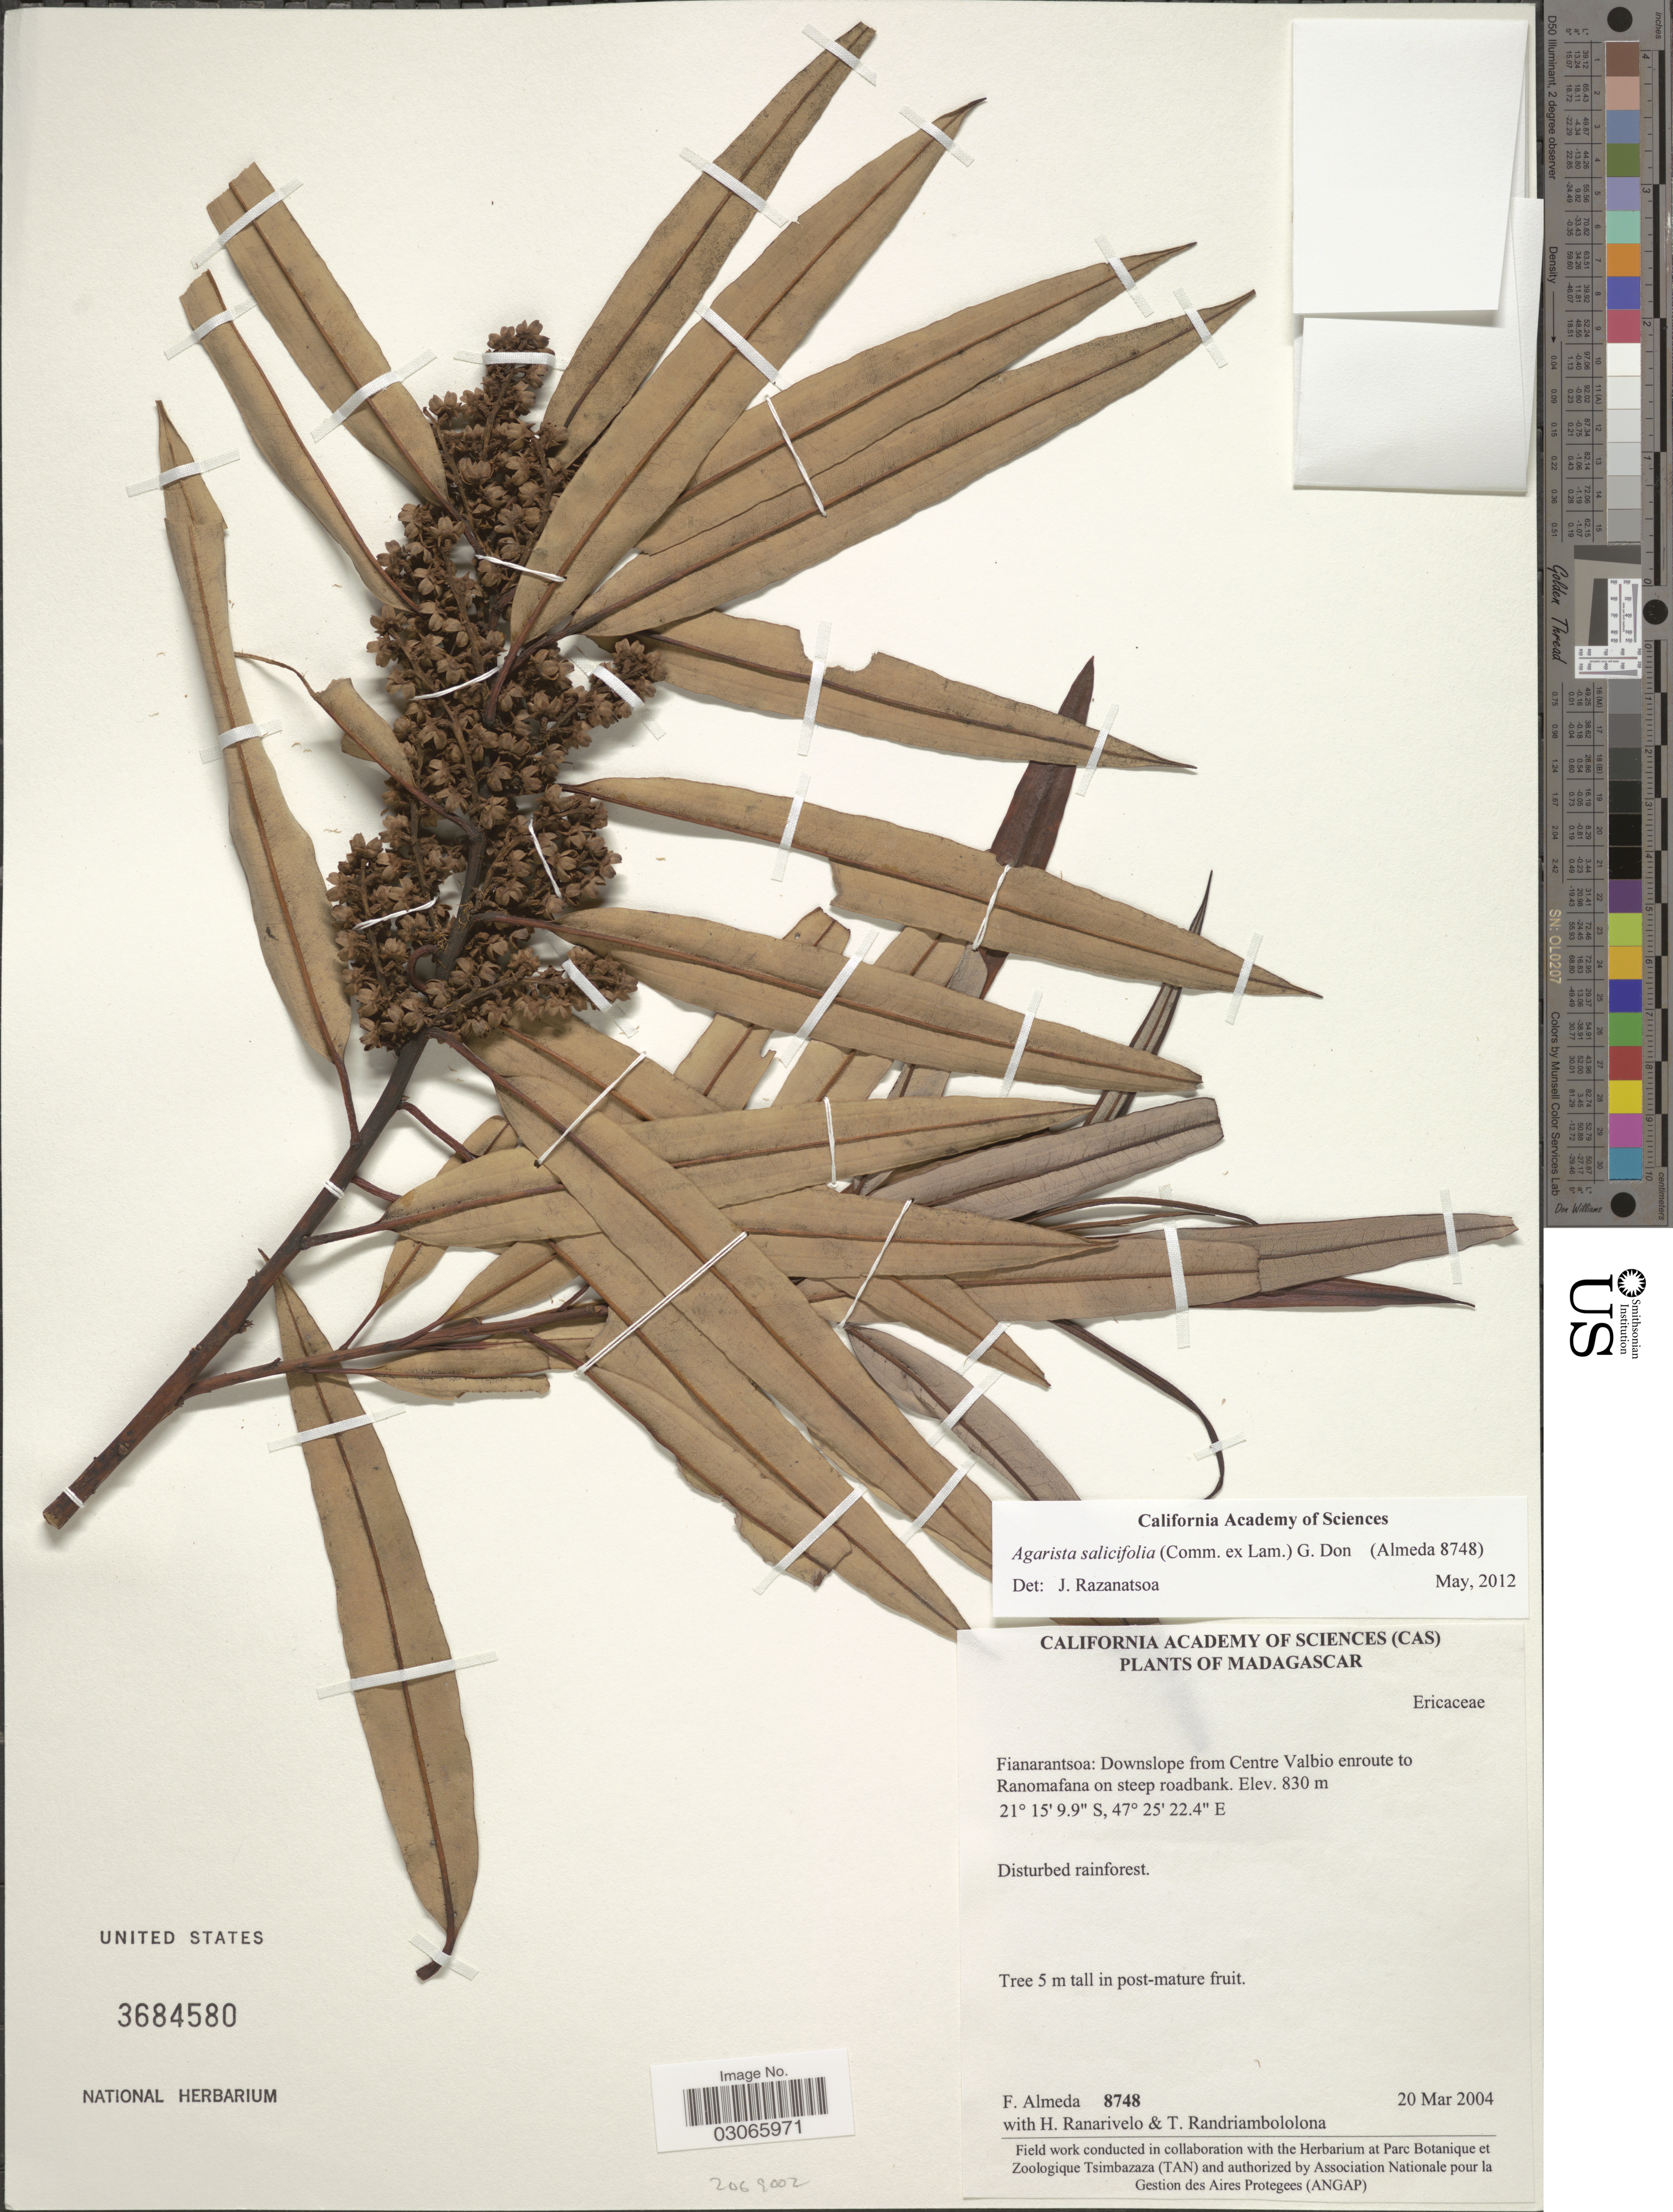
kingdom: Plantae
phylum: Tracheophyta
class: Magnoliopsida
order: Ericales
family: Ericaceae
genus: Agarista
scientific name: Agarista salicifolia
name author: (Lam.) G. Don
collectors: F. Almeda, H. Ranarivelo & T. Randriambololona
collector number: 8748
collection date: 2004-03-20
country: Madagascar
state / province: Vatovavy Fitovinany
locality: Downslope from Centre Valbio enroute to Ranomafana on steep roadbank.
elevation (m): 830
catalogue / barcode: US 3648580